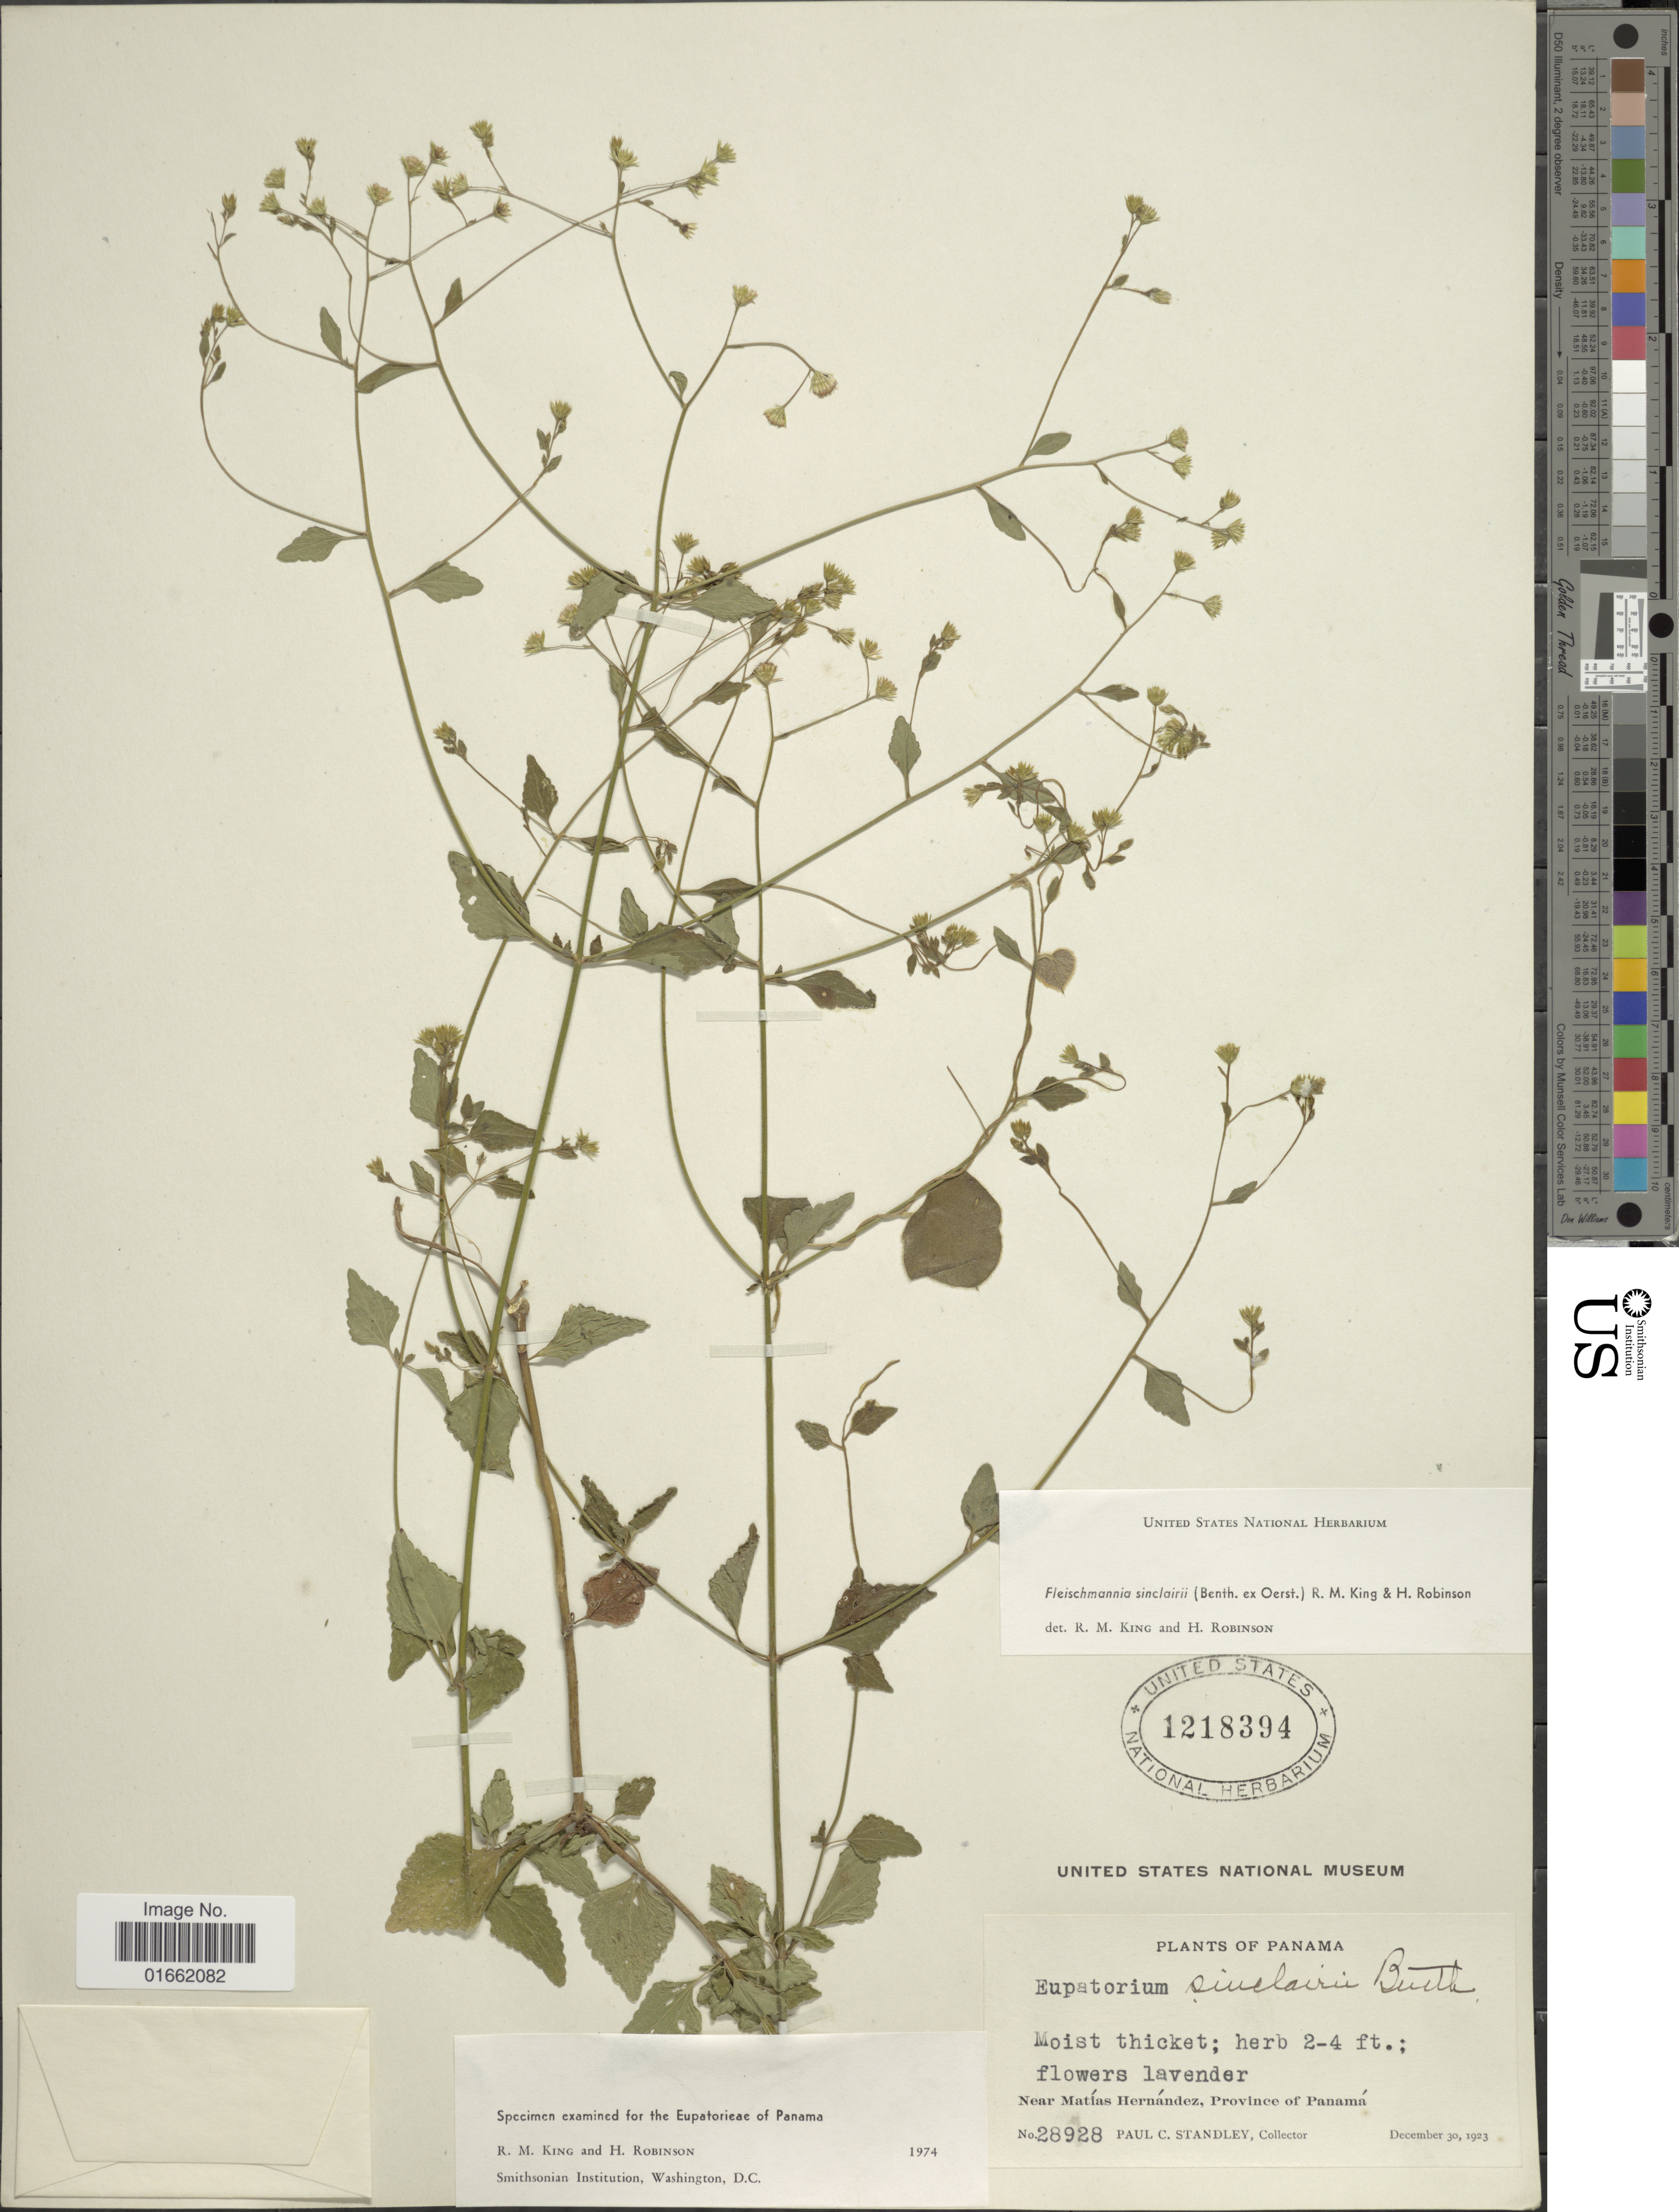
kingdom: Plantae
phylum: Tracheophyta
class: Magnoliopsida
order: Asterales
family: Asteraceae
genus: Fleischmannia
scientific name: Fleischmannia sinclairii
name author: (Benth. ex Oerst.) R.M. King & H. Rob.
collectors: P. C. Standley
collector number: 28928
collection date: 1923-12-30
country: Panama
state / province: Panamá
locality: Near Matías Hernández, Province of PanamÏ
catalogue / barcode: US 1218394